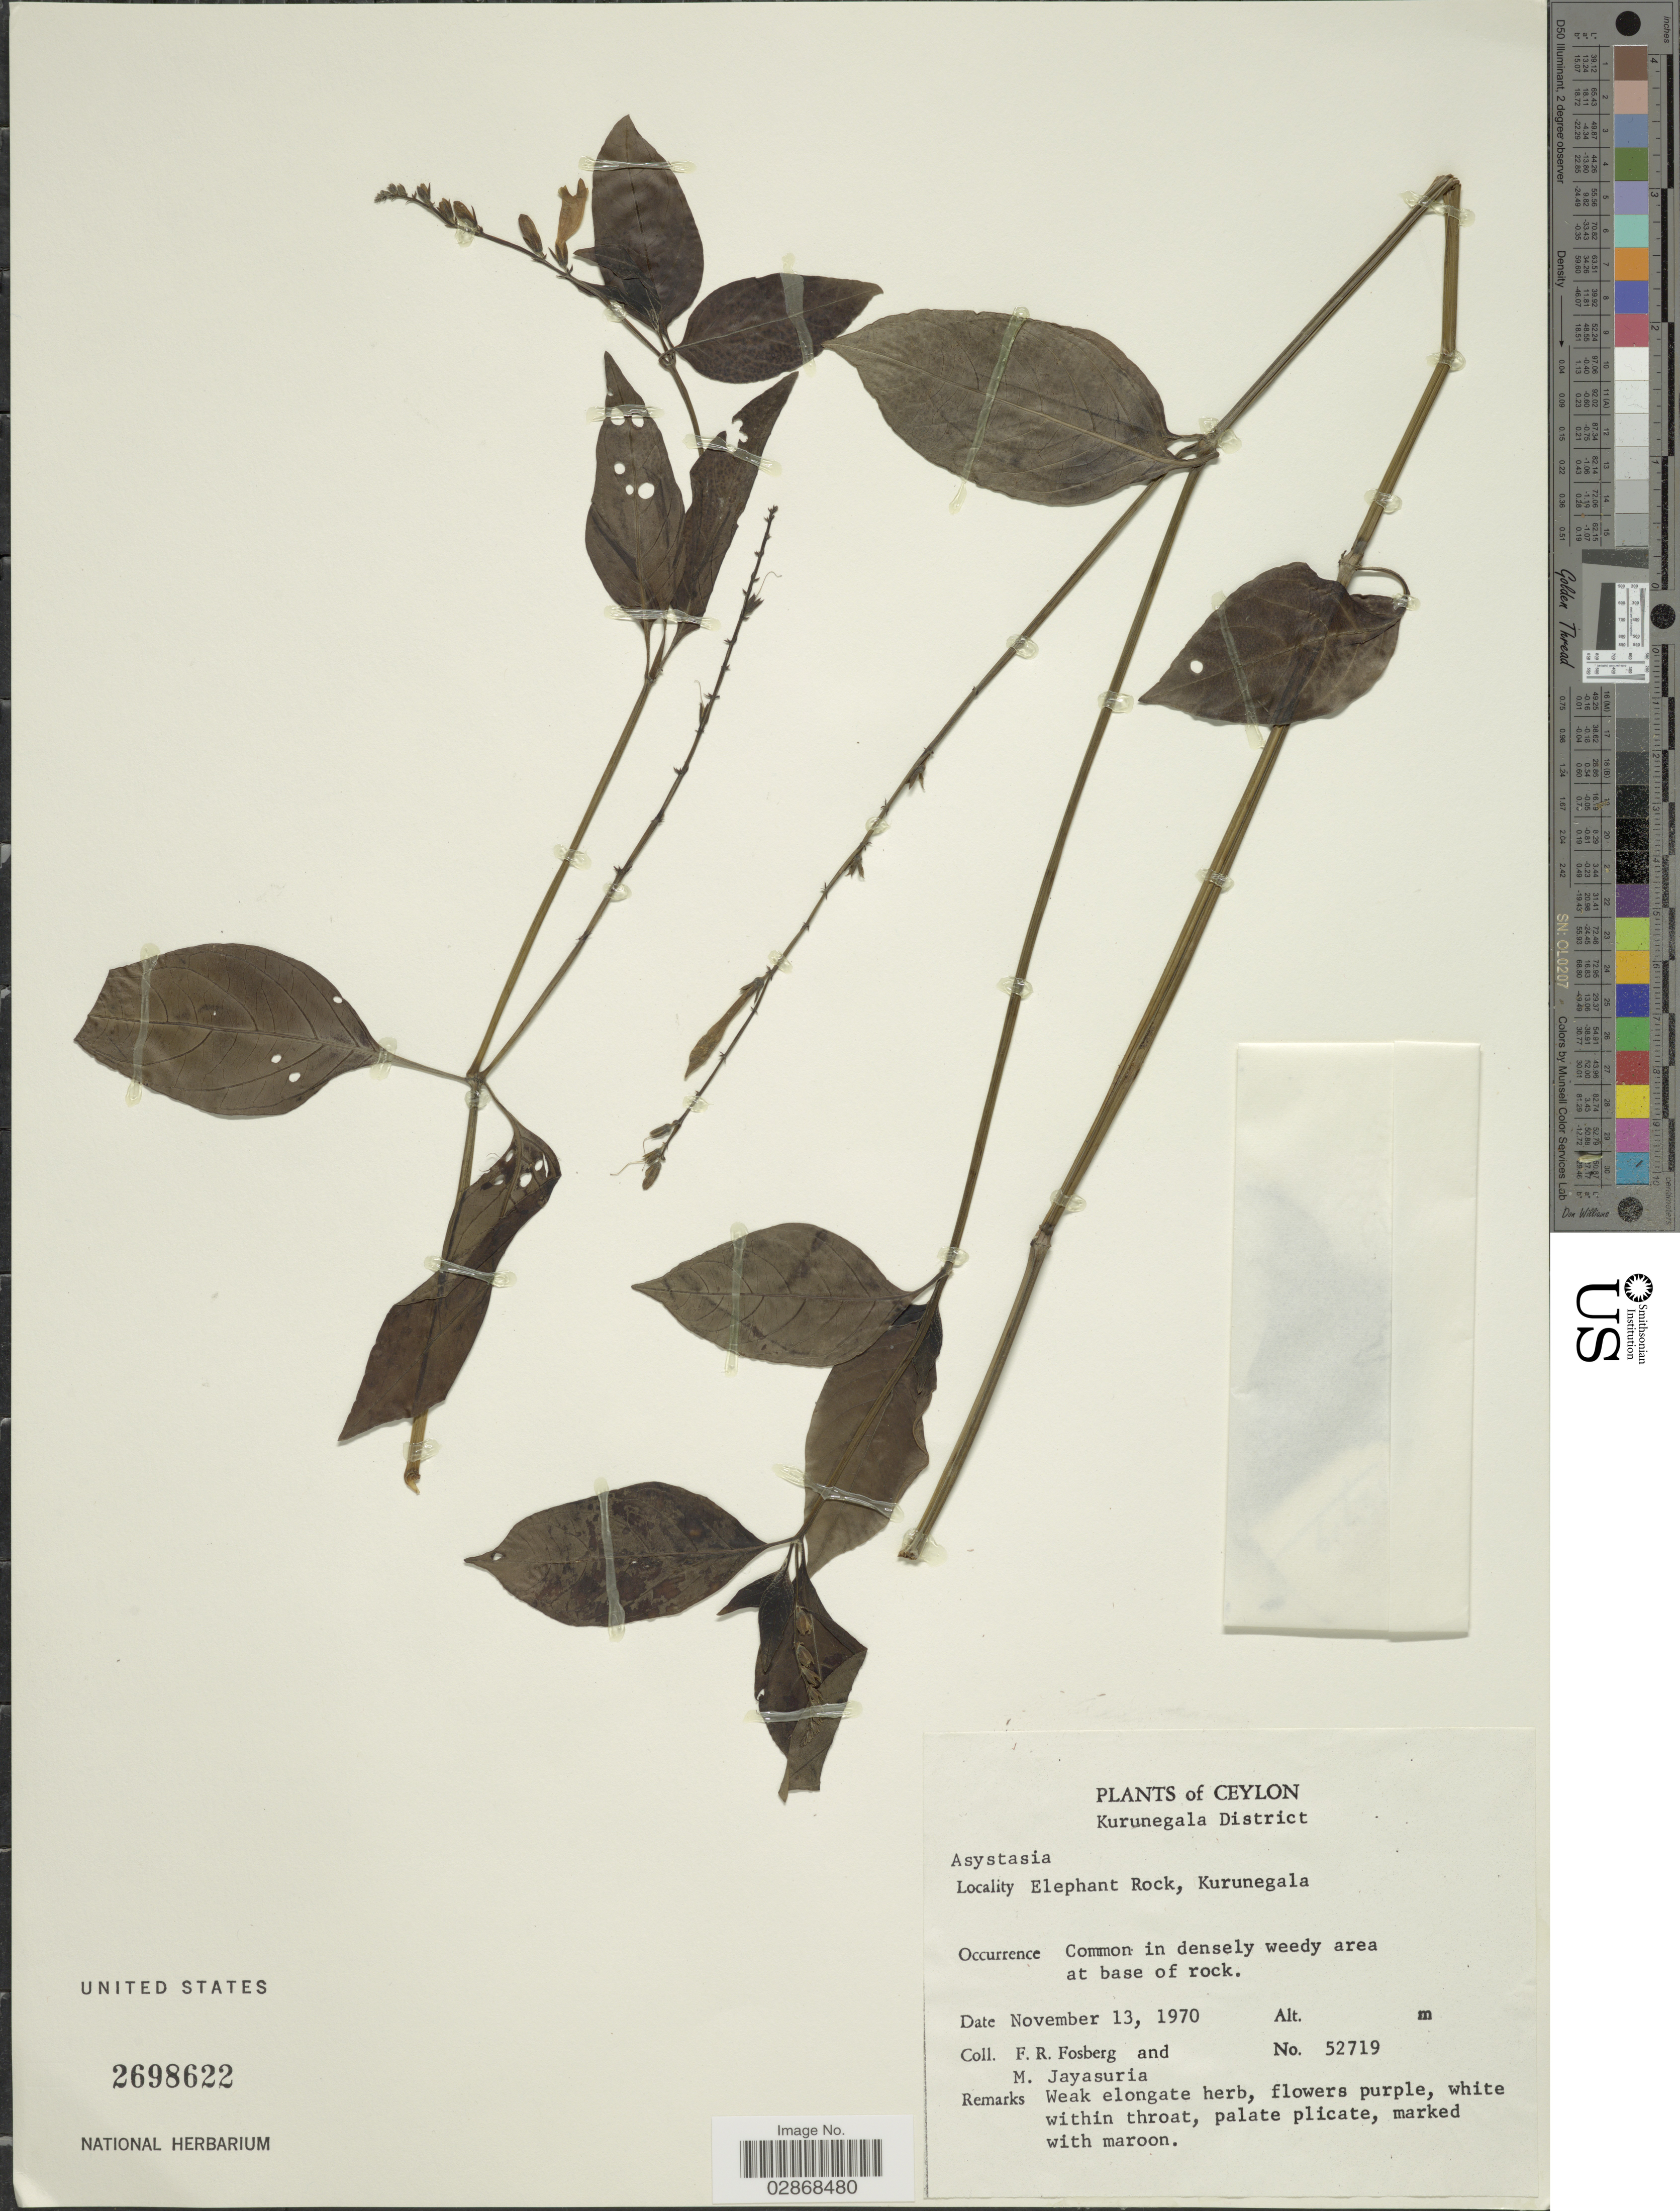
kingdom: Plantae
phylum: Tracheophyta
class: Magnoliopsida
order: Lamiales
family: Acanthaceae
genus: Asystasia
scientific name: Asystasia sp.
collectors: F. R. Fosberg & M. Jayasuriya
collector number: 52719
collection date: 1970-11-13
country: Sri Lanka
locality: Ceylon. Kurunegala District. Elephant Rock, Kurunegala.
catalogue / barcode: US 2698622